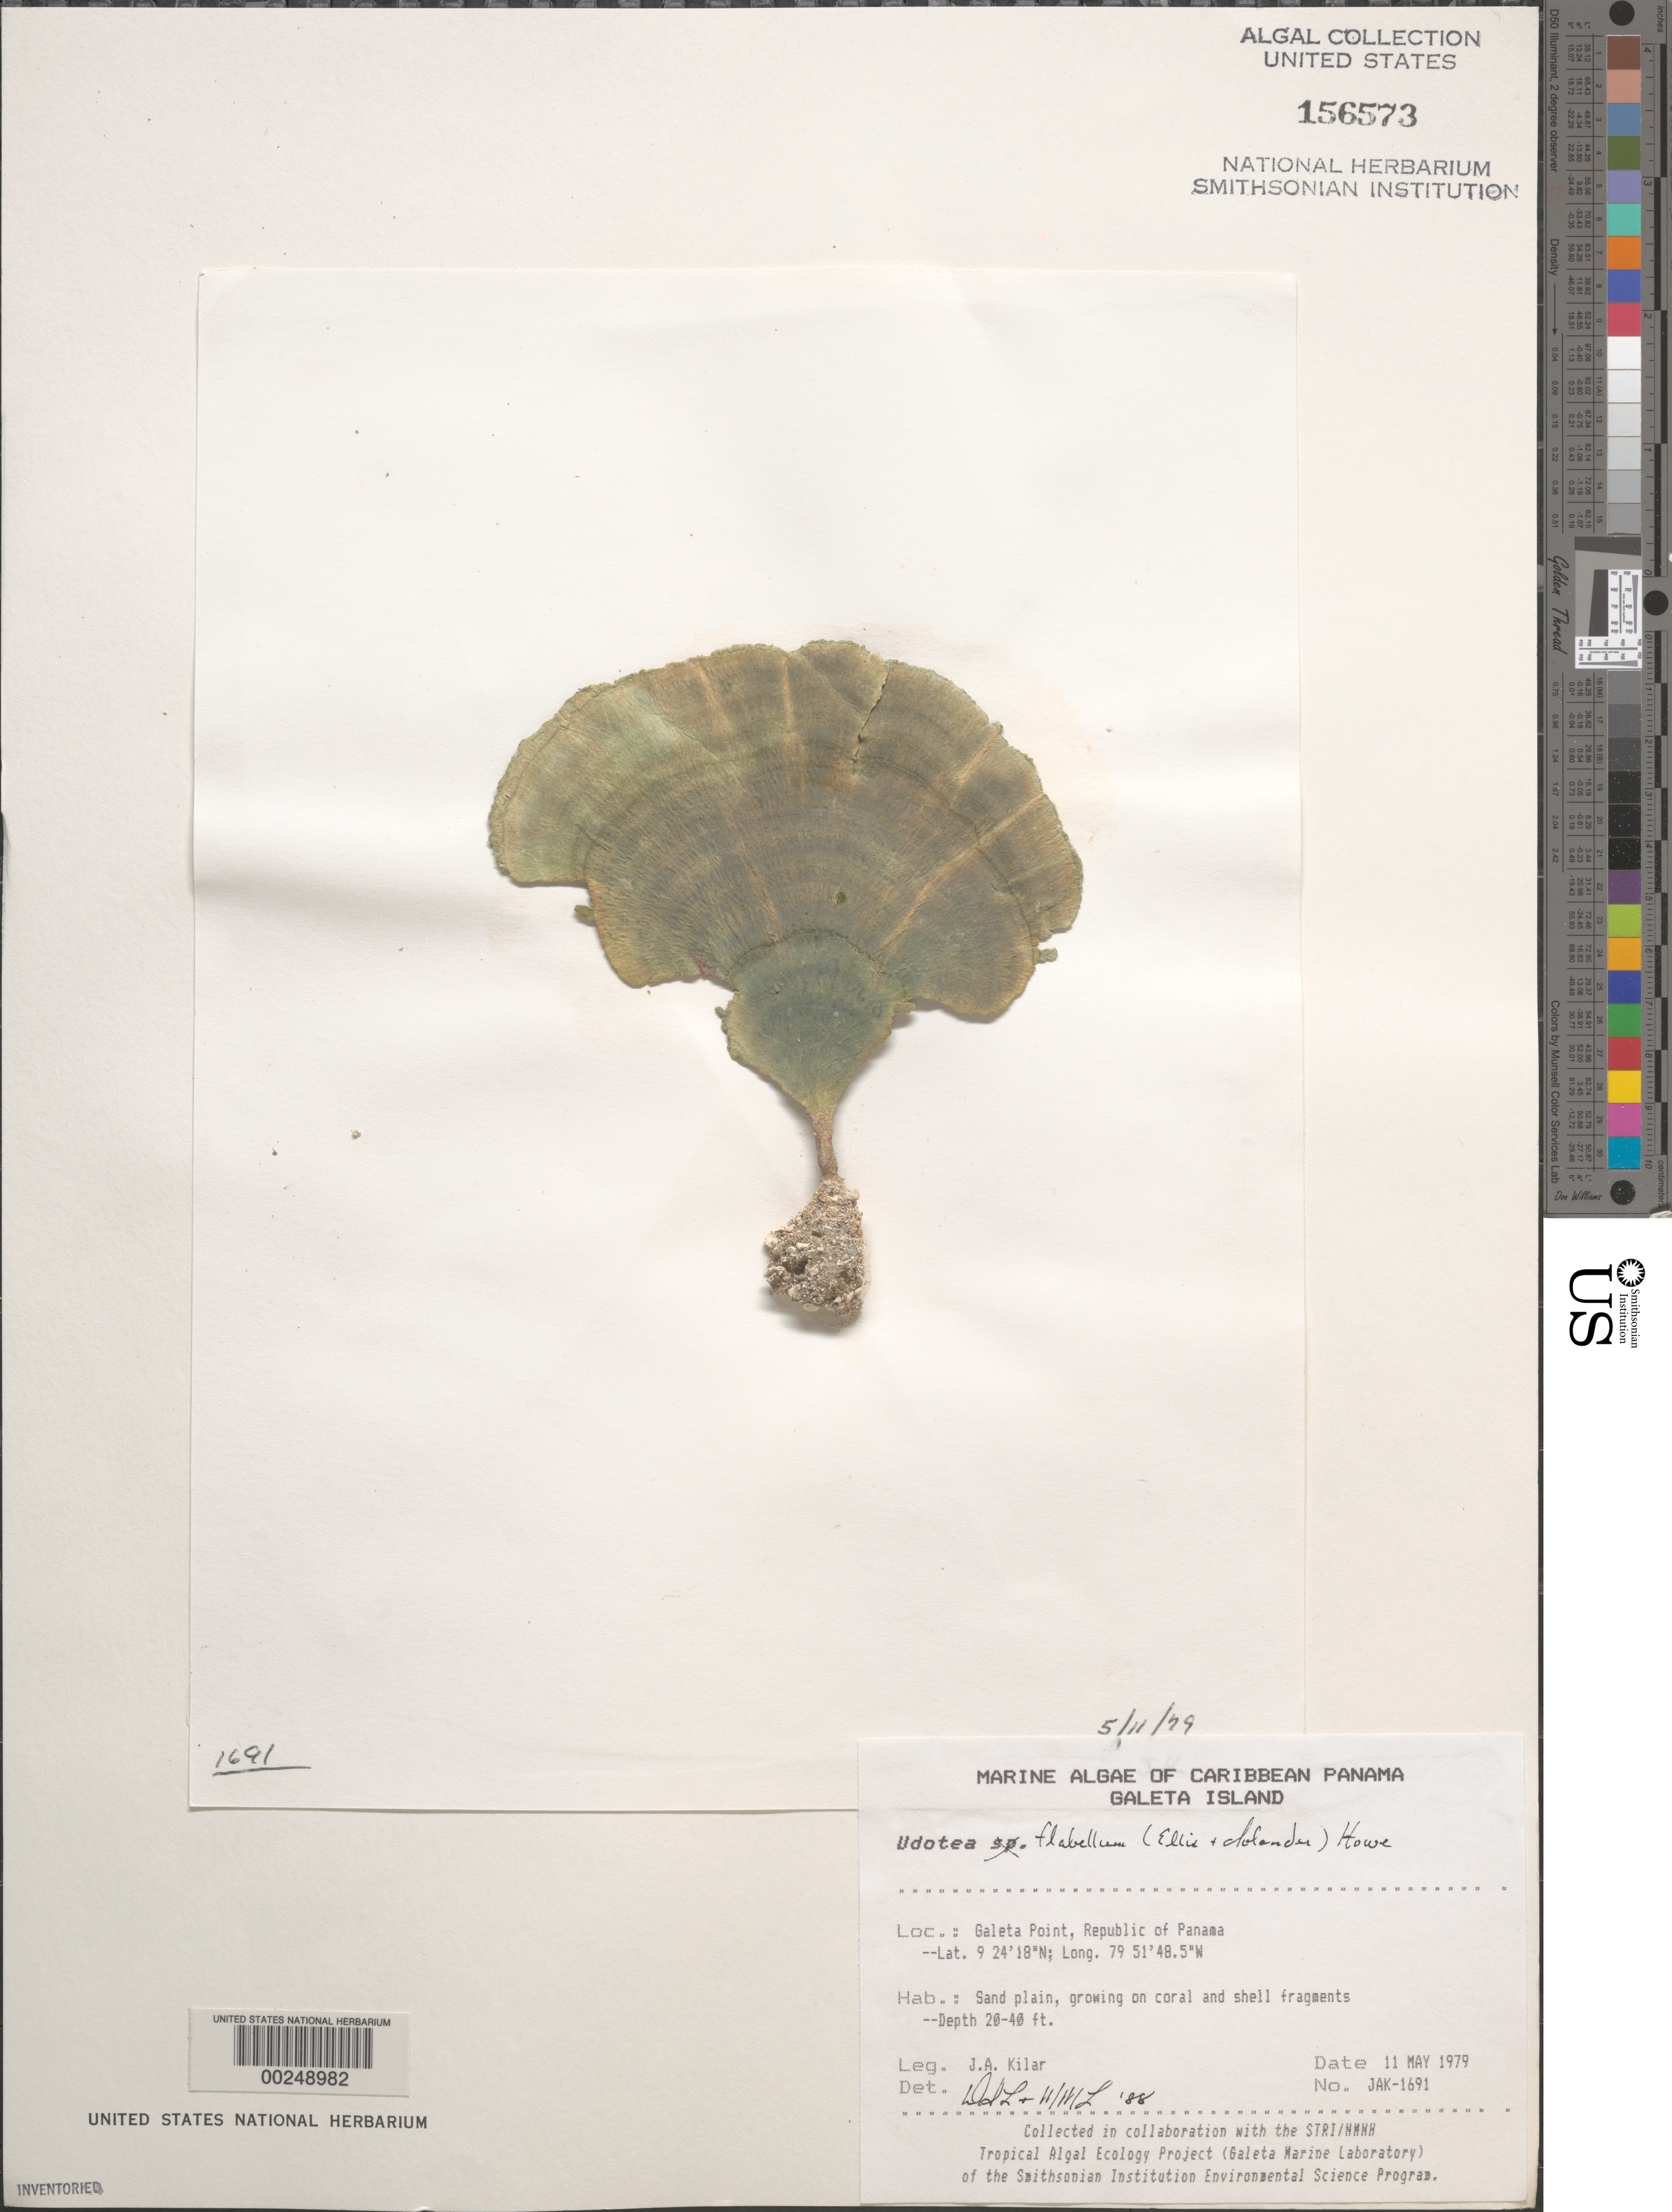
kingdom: Plantae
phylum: Chlorophyta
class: Ulvophyceae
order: Bryopsidales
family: Udoteaceae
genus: Udotea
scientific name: Udotea flabellum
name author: (J. Ellis & Sol.) M. Howe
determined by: Littler, D. S.; Littler, M. M.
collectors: J. A. Kilar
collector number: JAK-1691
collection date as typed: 11 May 1979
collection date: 1979-05-11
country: Panama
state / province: Colón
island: Galeta Island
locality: Galeta Point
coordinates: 9 24' 18" N, 79 51' 48.5" W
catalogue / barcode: US 156573